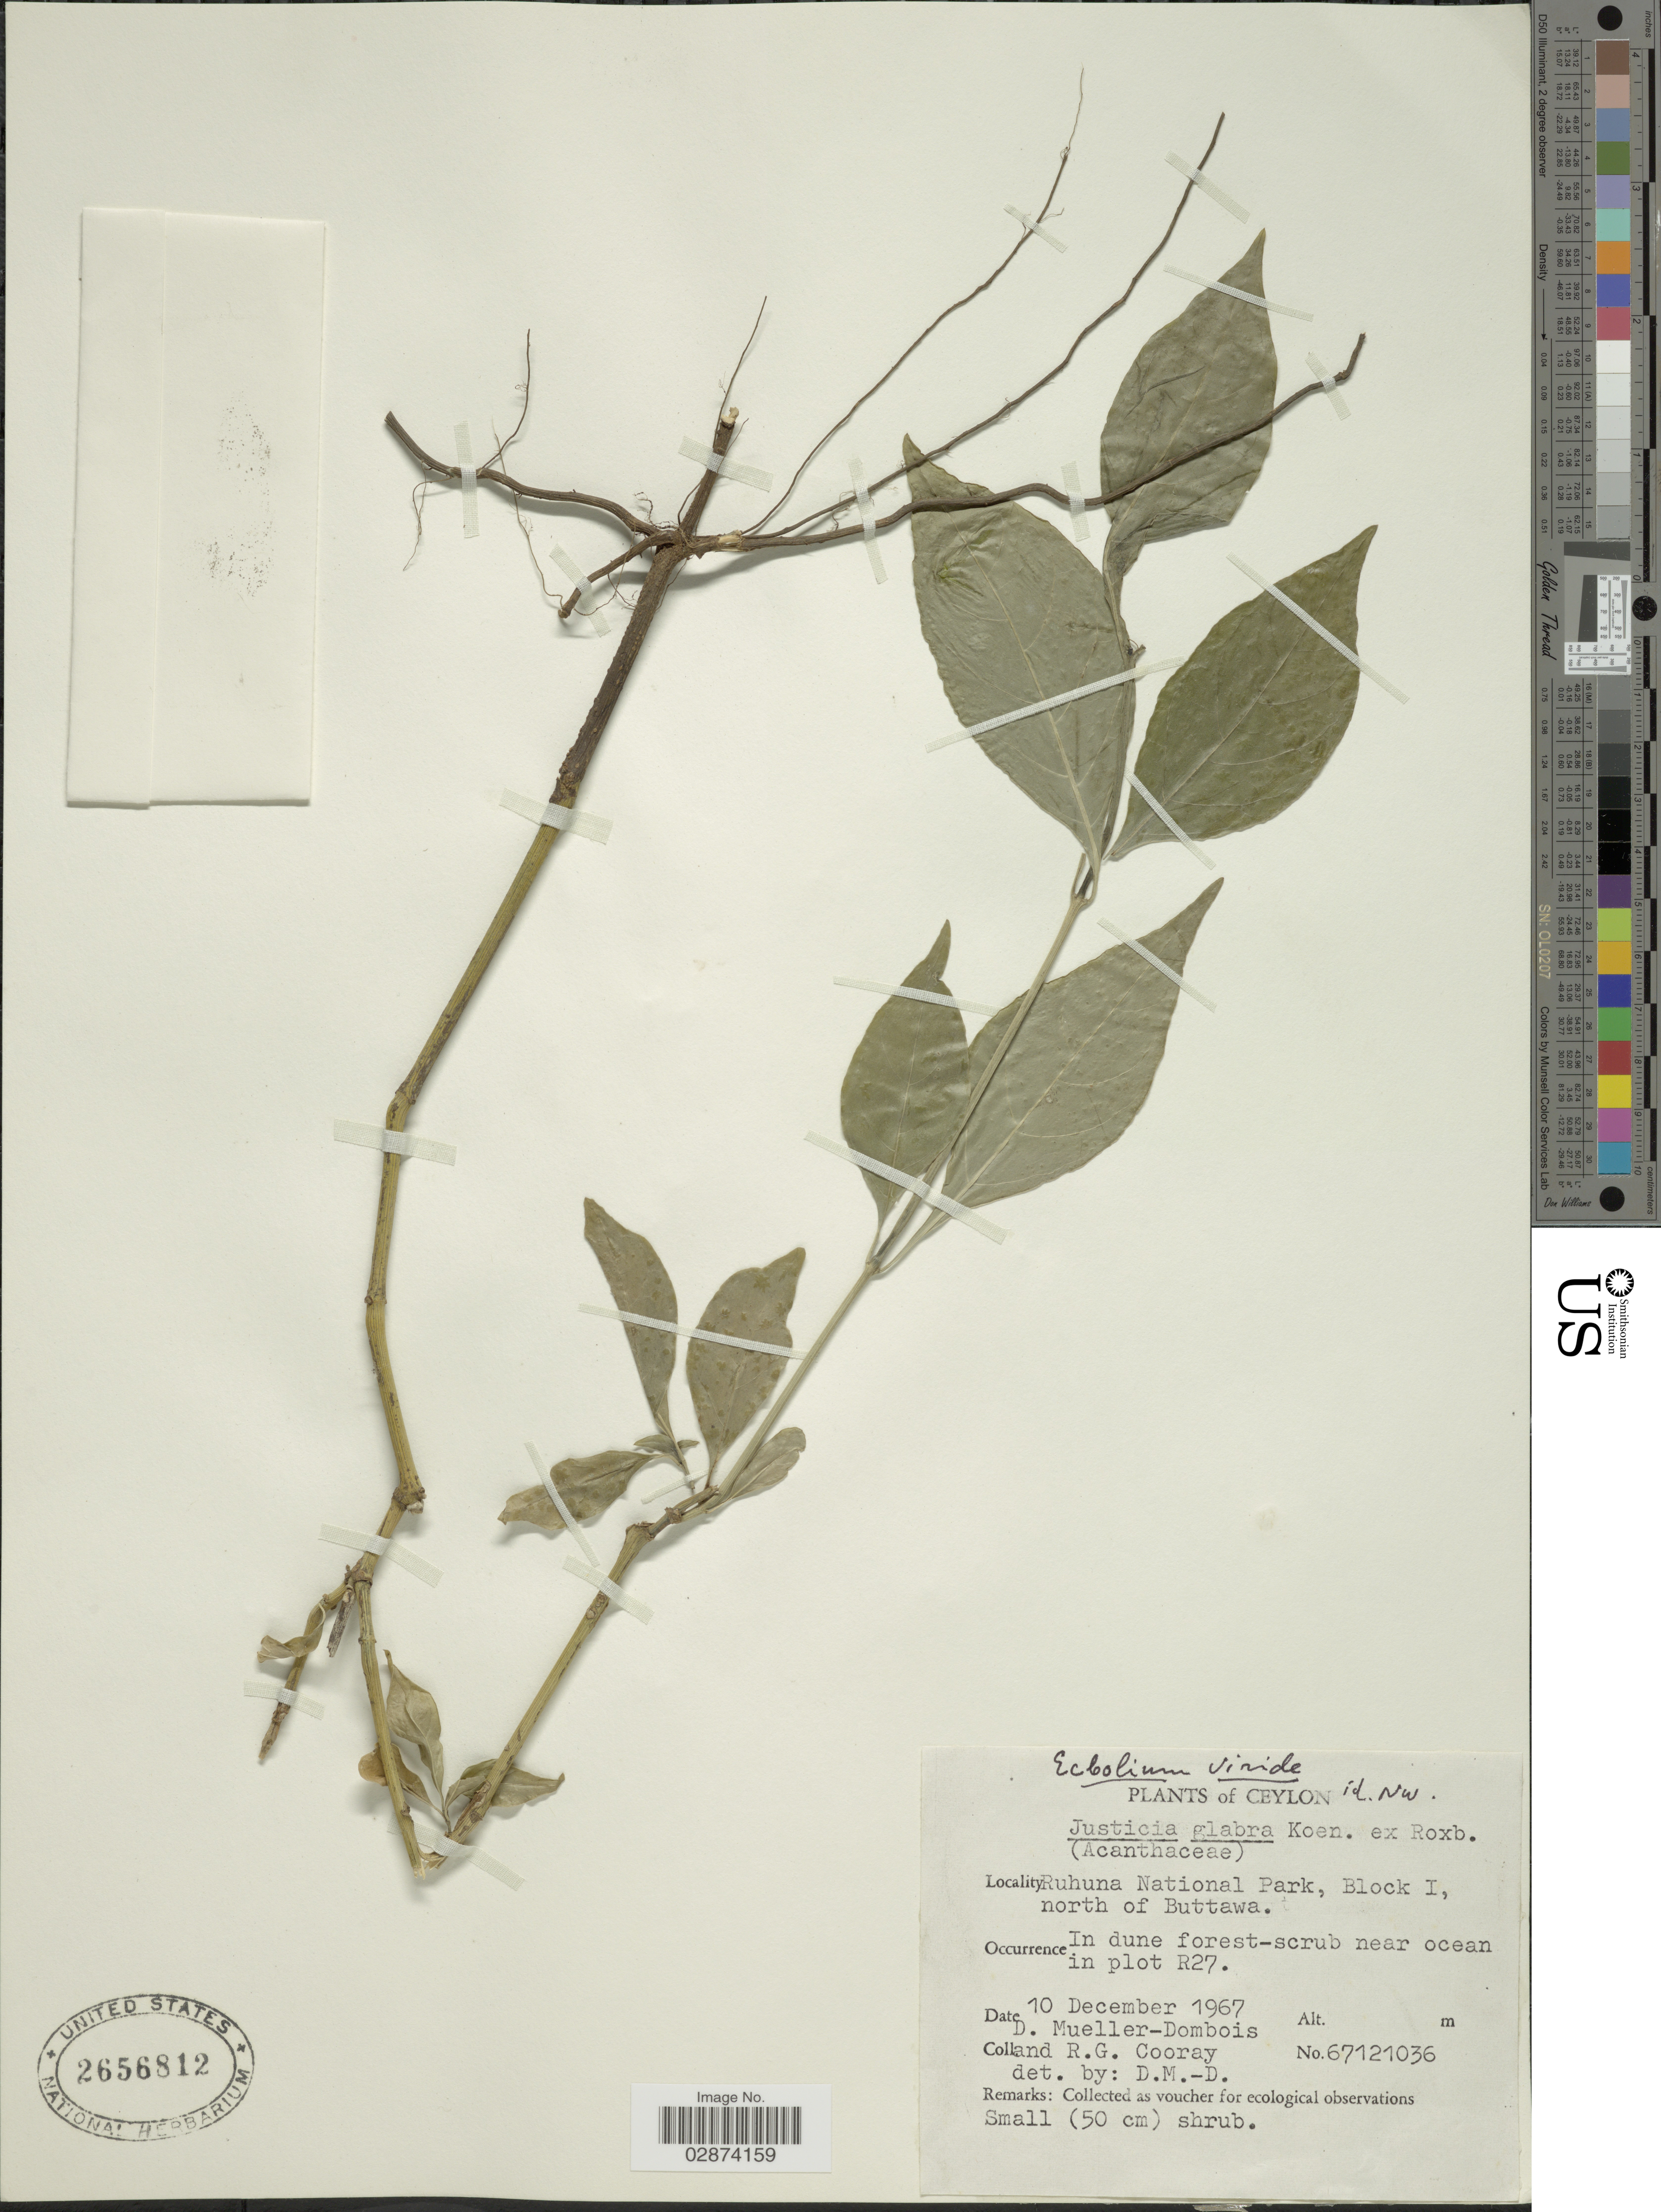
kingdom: Plantae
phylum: Tracheophyta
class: Magnoliopsida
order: Lamiales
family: Acanthaceae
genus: Ecbolium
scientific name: Ecbolium viride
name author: (Forssk.) Alston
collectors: D. Mueller-Dombois & R. Cooray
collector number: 67121036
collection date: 1967-12-10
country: Sri Lanka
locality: Ceylon. Ruhuna National Park, Block I, north of Buttawa. In dune forest-scrub near ocean in plot R27.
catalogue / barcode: US 2656812